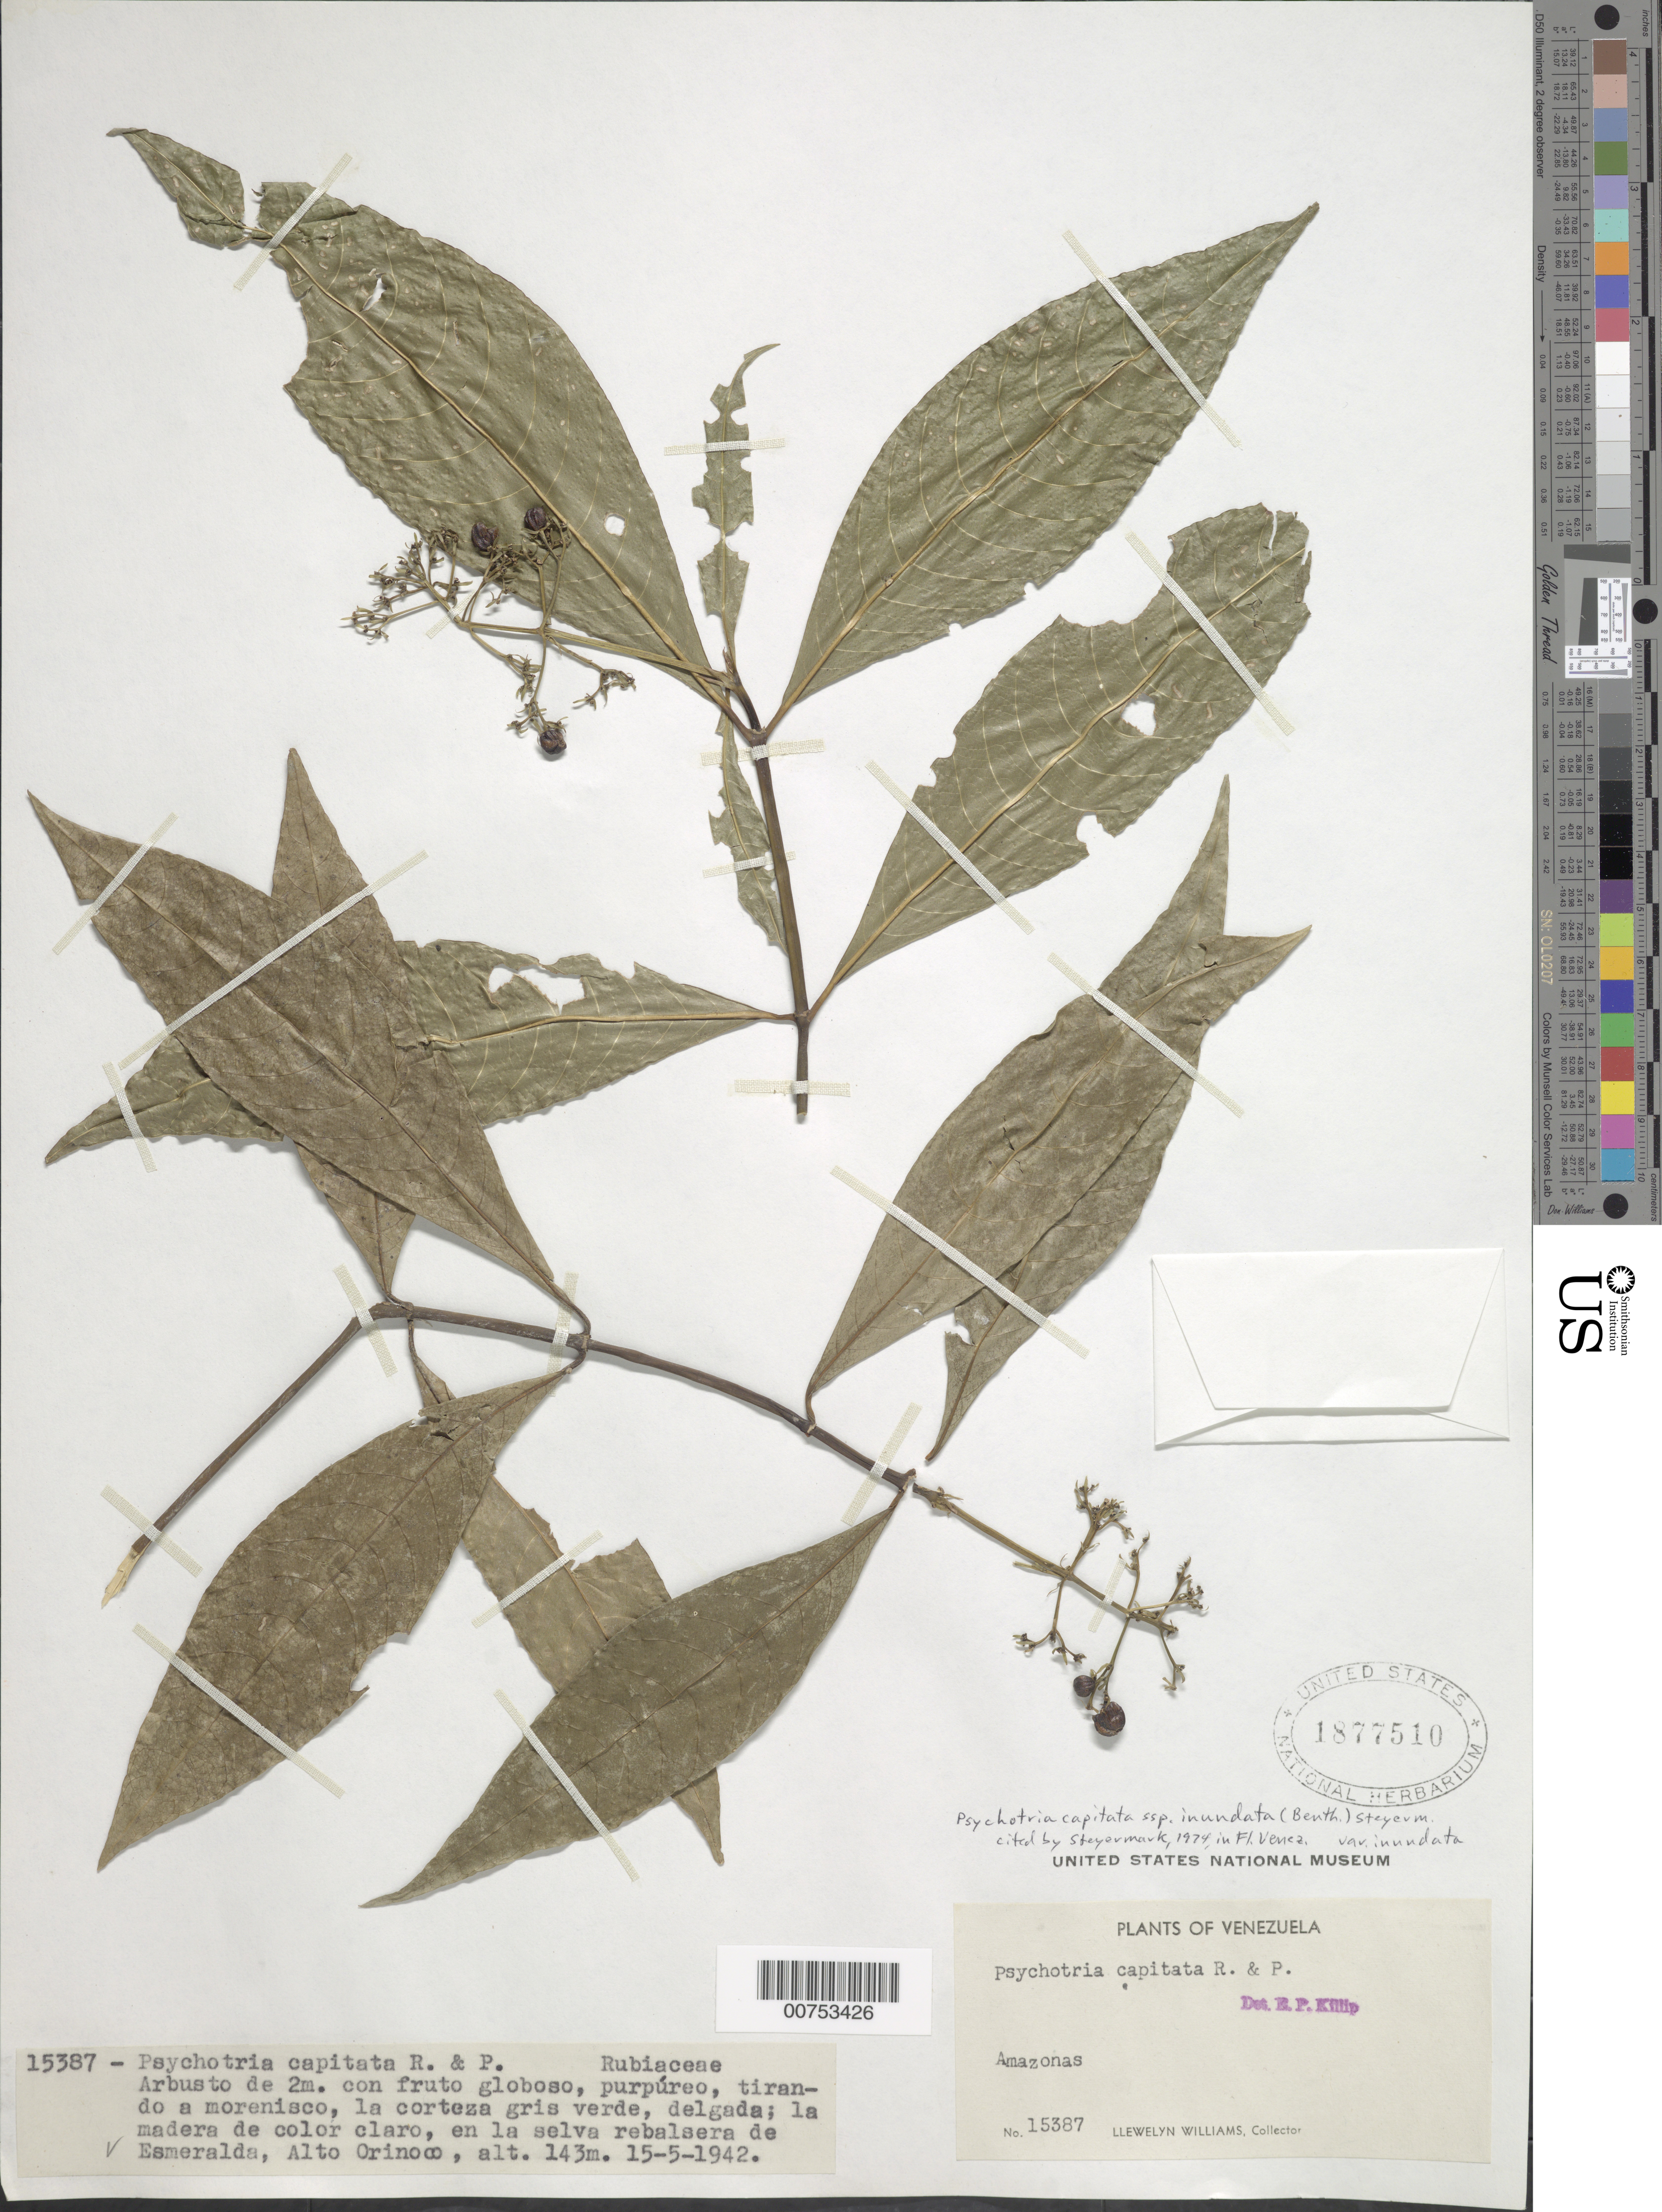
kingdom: Plantae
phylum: Tracheophyta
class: Magnoliopsida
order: Gentianales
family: Rubiaceae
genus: Psychotria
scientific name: Psychotria capitata var. inundata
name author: (Benth.) Steyerm.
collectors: Ll. Williams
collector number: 15387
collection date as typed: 15-May-42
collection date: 1942-05-15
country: Venezuela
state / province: Amazonas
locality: Esmeralda, Alto Orinoco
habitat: Selva rebalsera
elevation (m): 143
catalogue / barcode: US 1877510